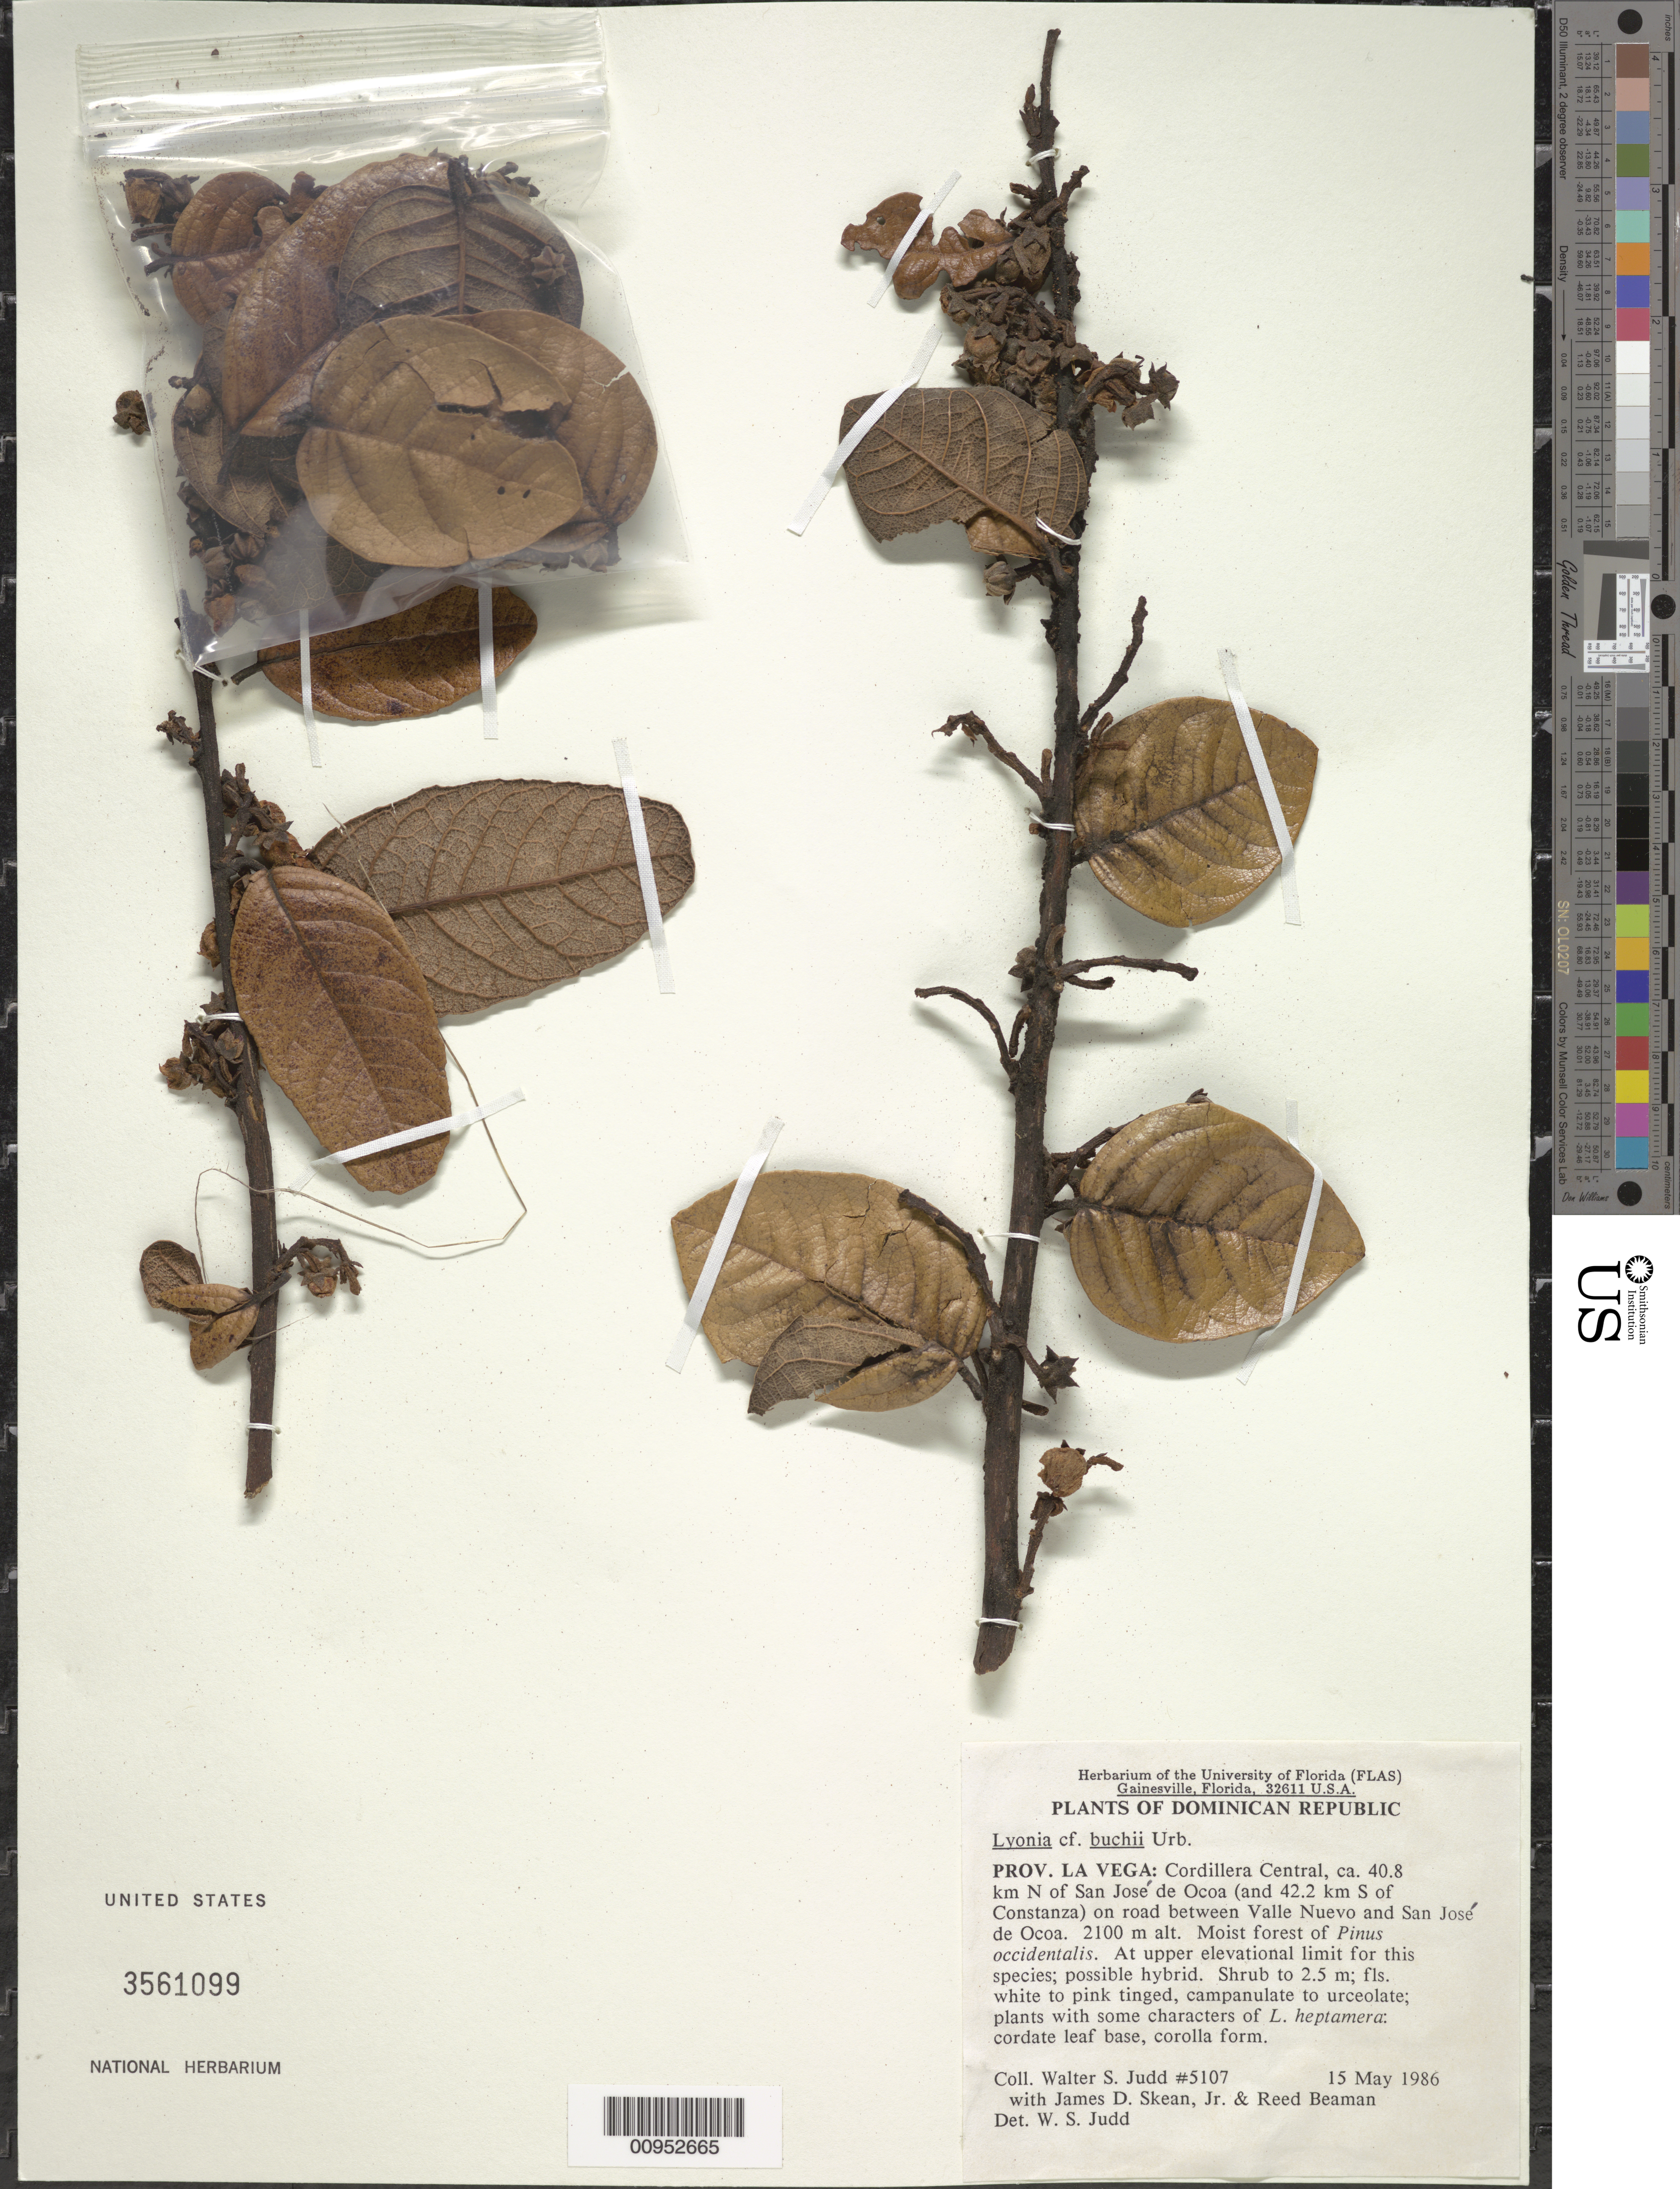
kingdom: Plantae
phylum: Tracheophyta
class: Magnoliopsida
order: Ericales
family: Ericaceae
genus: Lyonia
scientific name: Lyonia buchii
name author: Urb.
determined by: Judd, Walter S.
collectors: W. S. Judd, J. D. Skean & R. S. Beaman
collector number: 5107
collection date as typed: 15 May 1986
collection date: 1986-05-15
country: Dominican Republic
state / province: La Vega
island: Hispaniola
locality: Cordillera Central, ca. 40.8 km N of San José de Ocoa (and 42.2 km S of Constanza) on road between Valle Nuevo and San José de Ocoa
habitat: Moist forest of Pinus occidentalis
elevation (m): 2100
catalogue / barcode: US 3561099